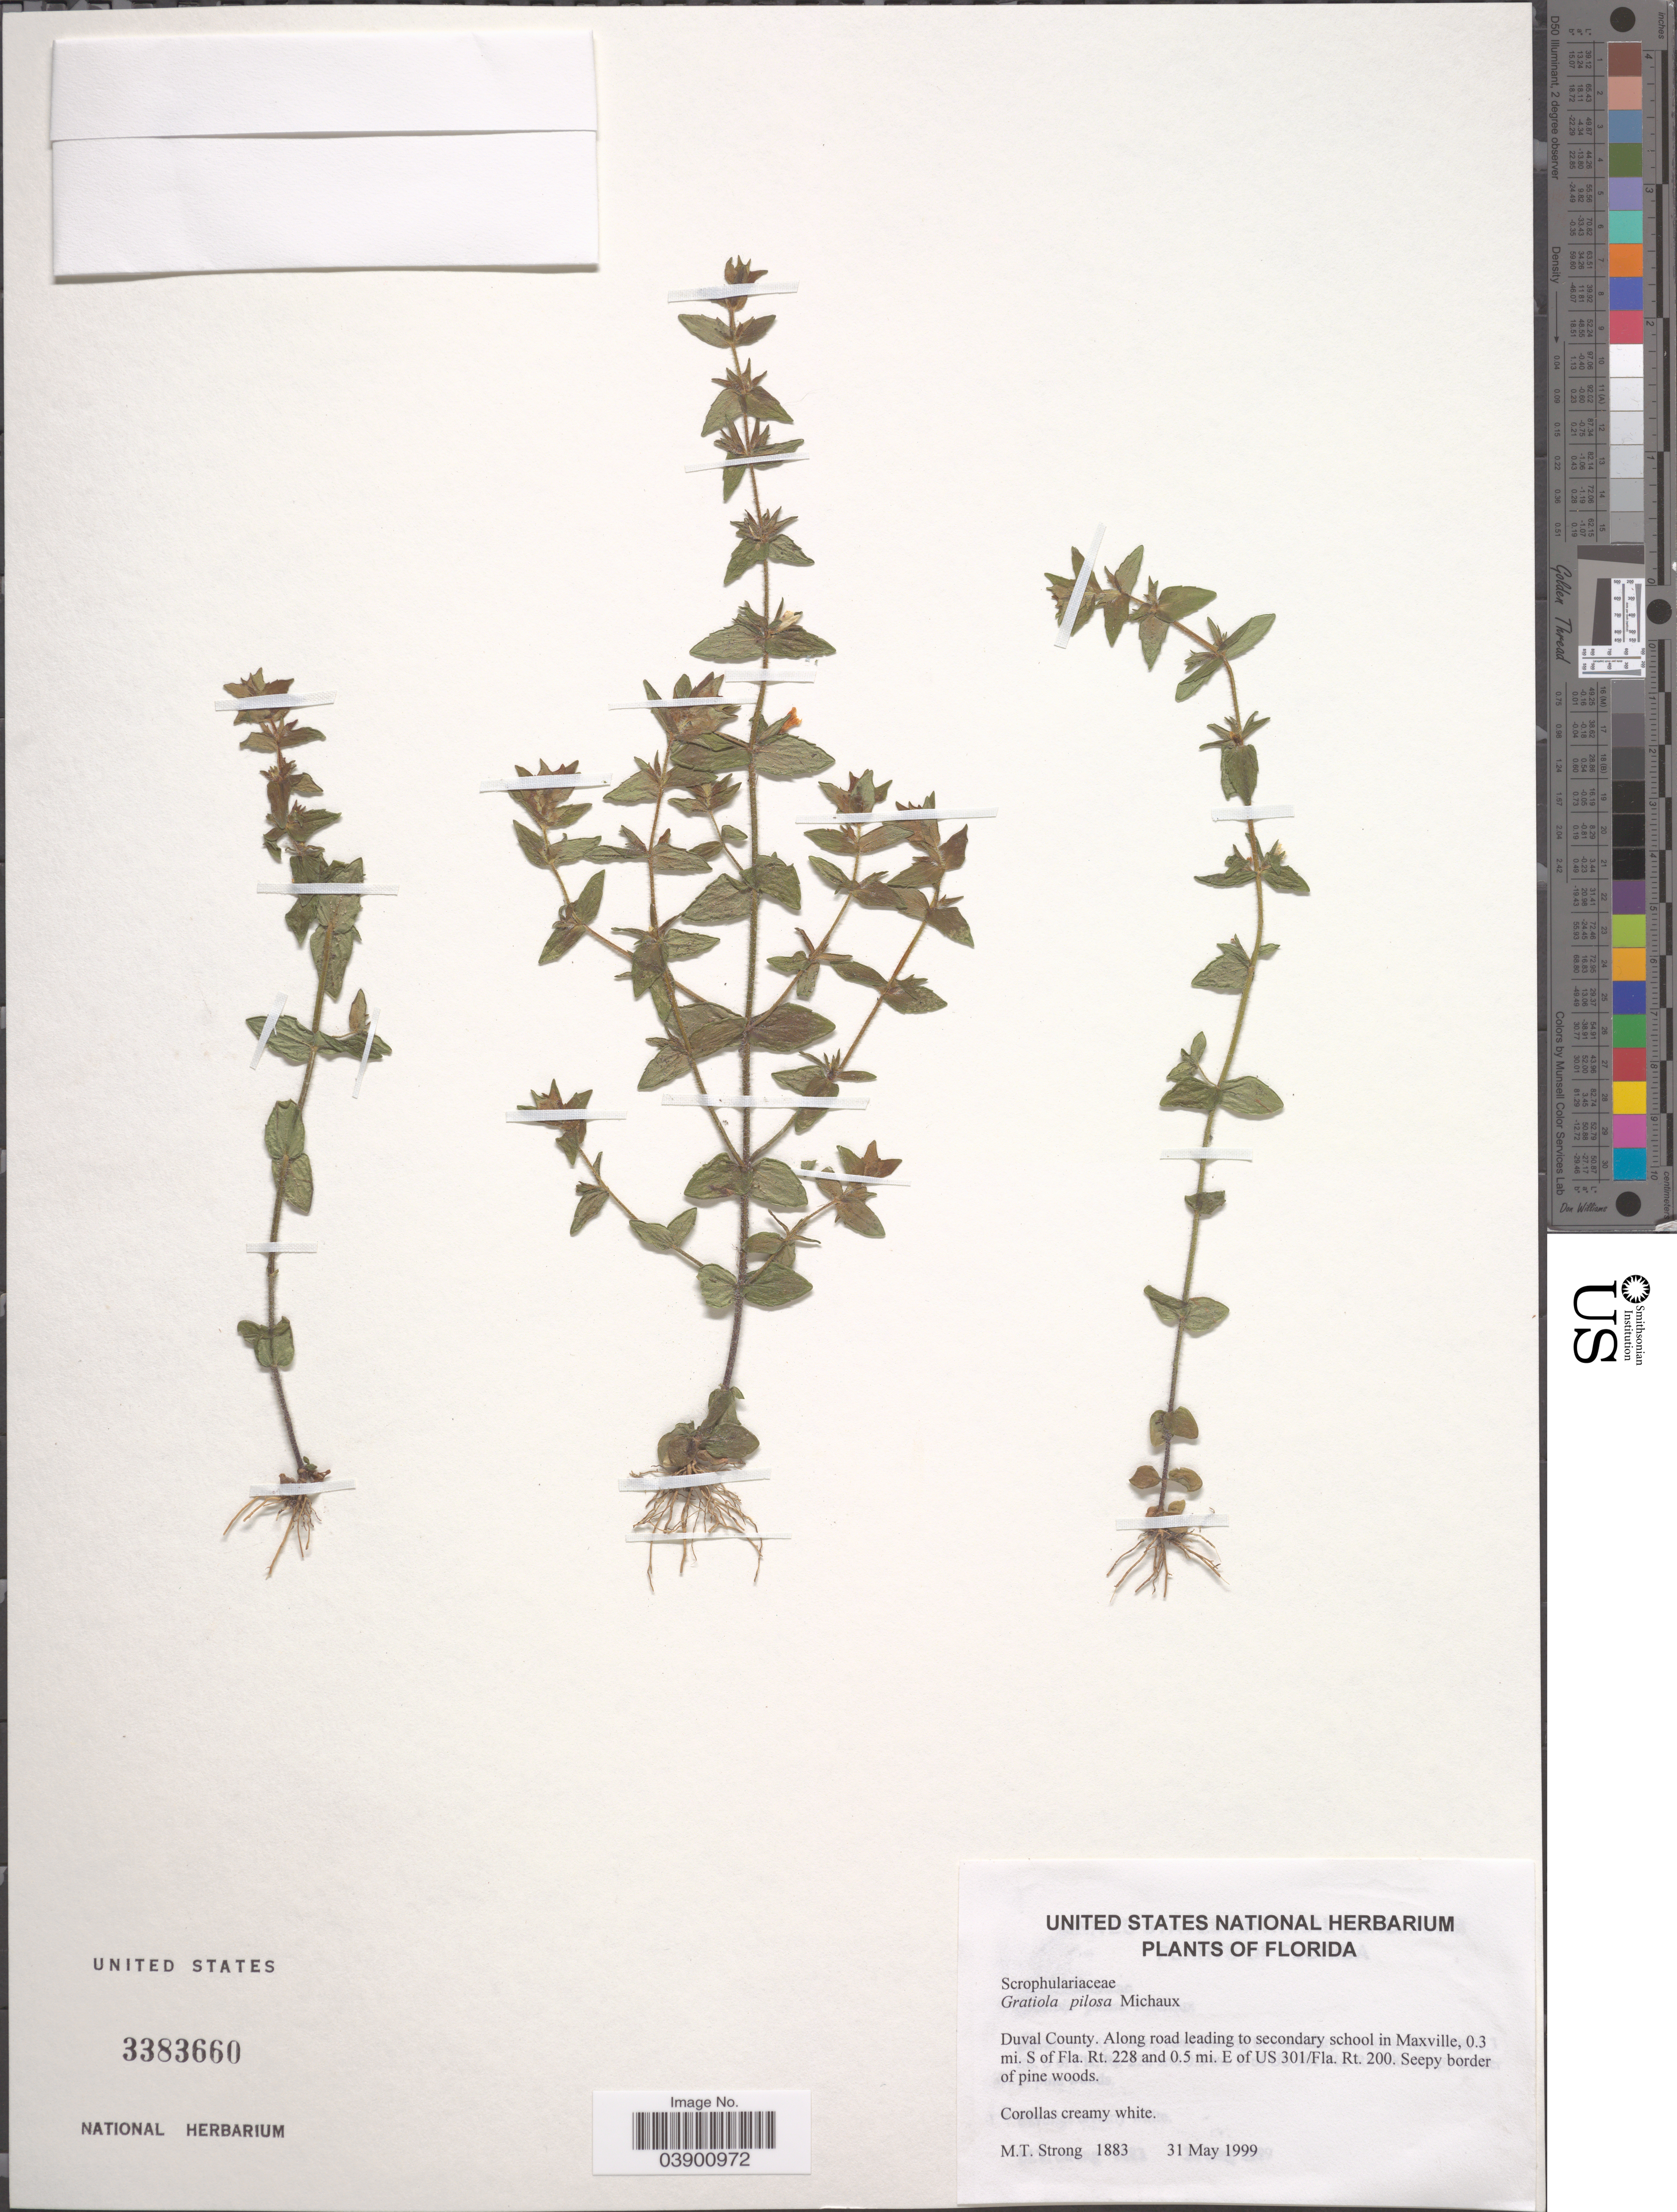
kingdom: Plantae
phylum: Tracheophyta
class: Magnoliopsida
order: Lamiales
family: Plantaginaceae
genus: Gratiola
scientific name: Gratiola pilosa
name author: Michx.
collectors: M. T. Strong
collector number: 1883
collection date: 1999-05-31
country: United States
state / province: Florida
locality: Duval County. Along road leading to secondary school in Maxville, 0.3 mi. S of Fla. Rt. 228 and 0.5 mi. E of US 301/Fla. Rt. 200.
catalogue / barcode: US 3383660